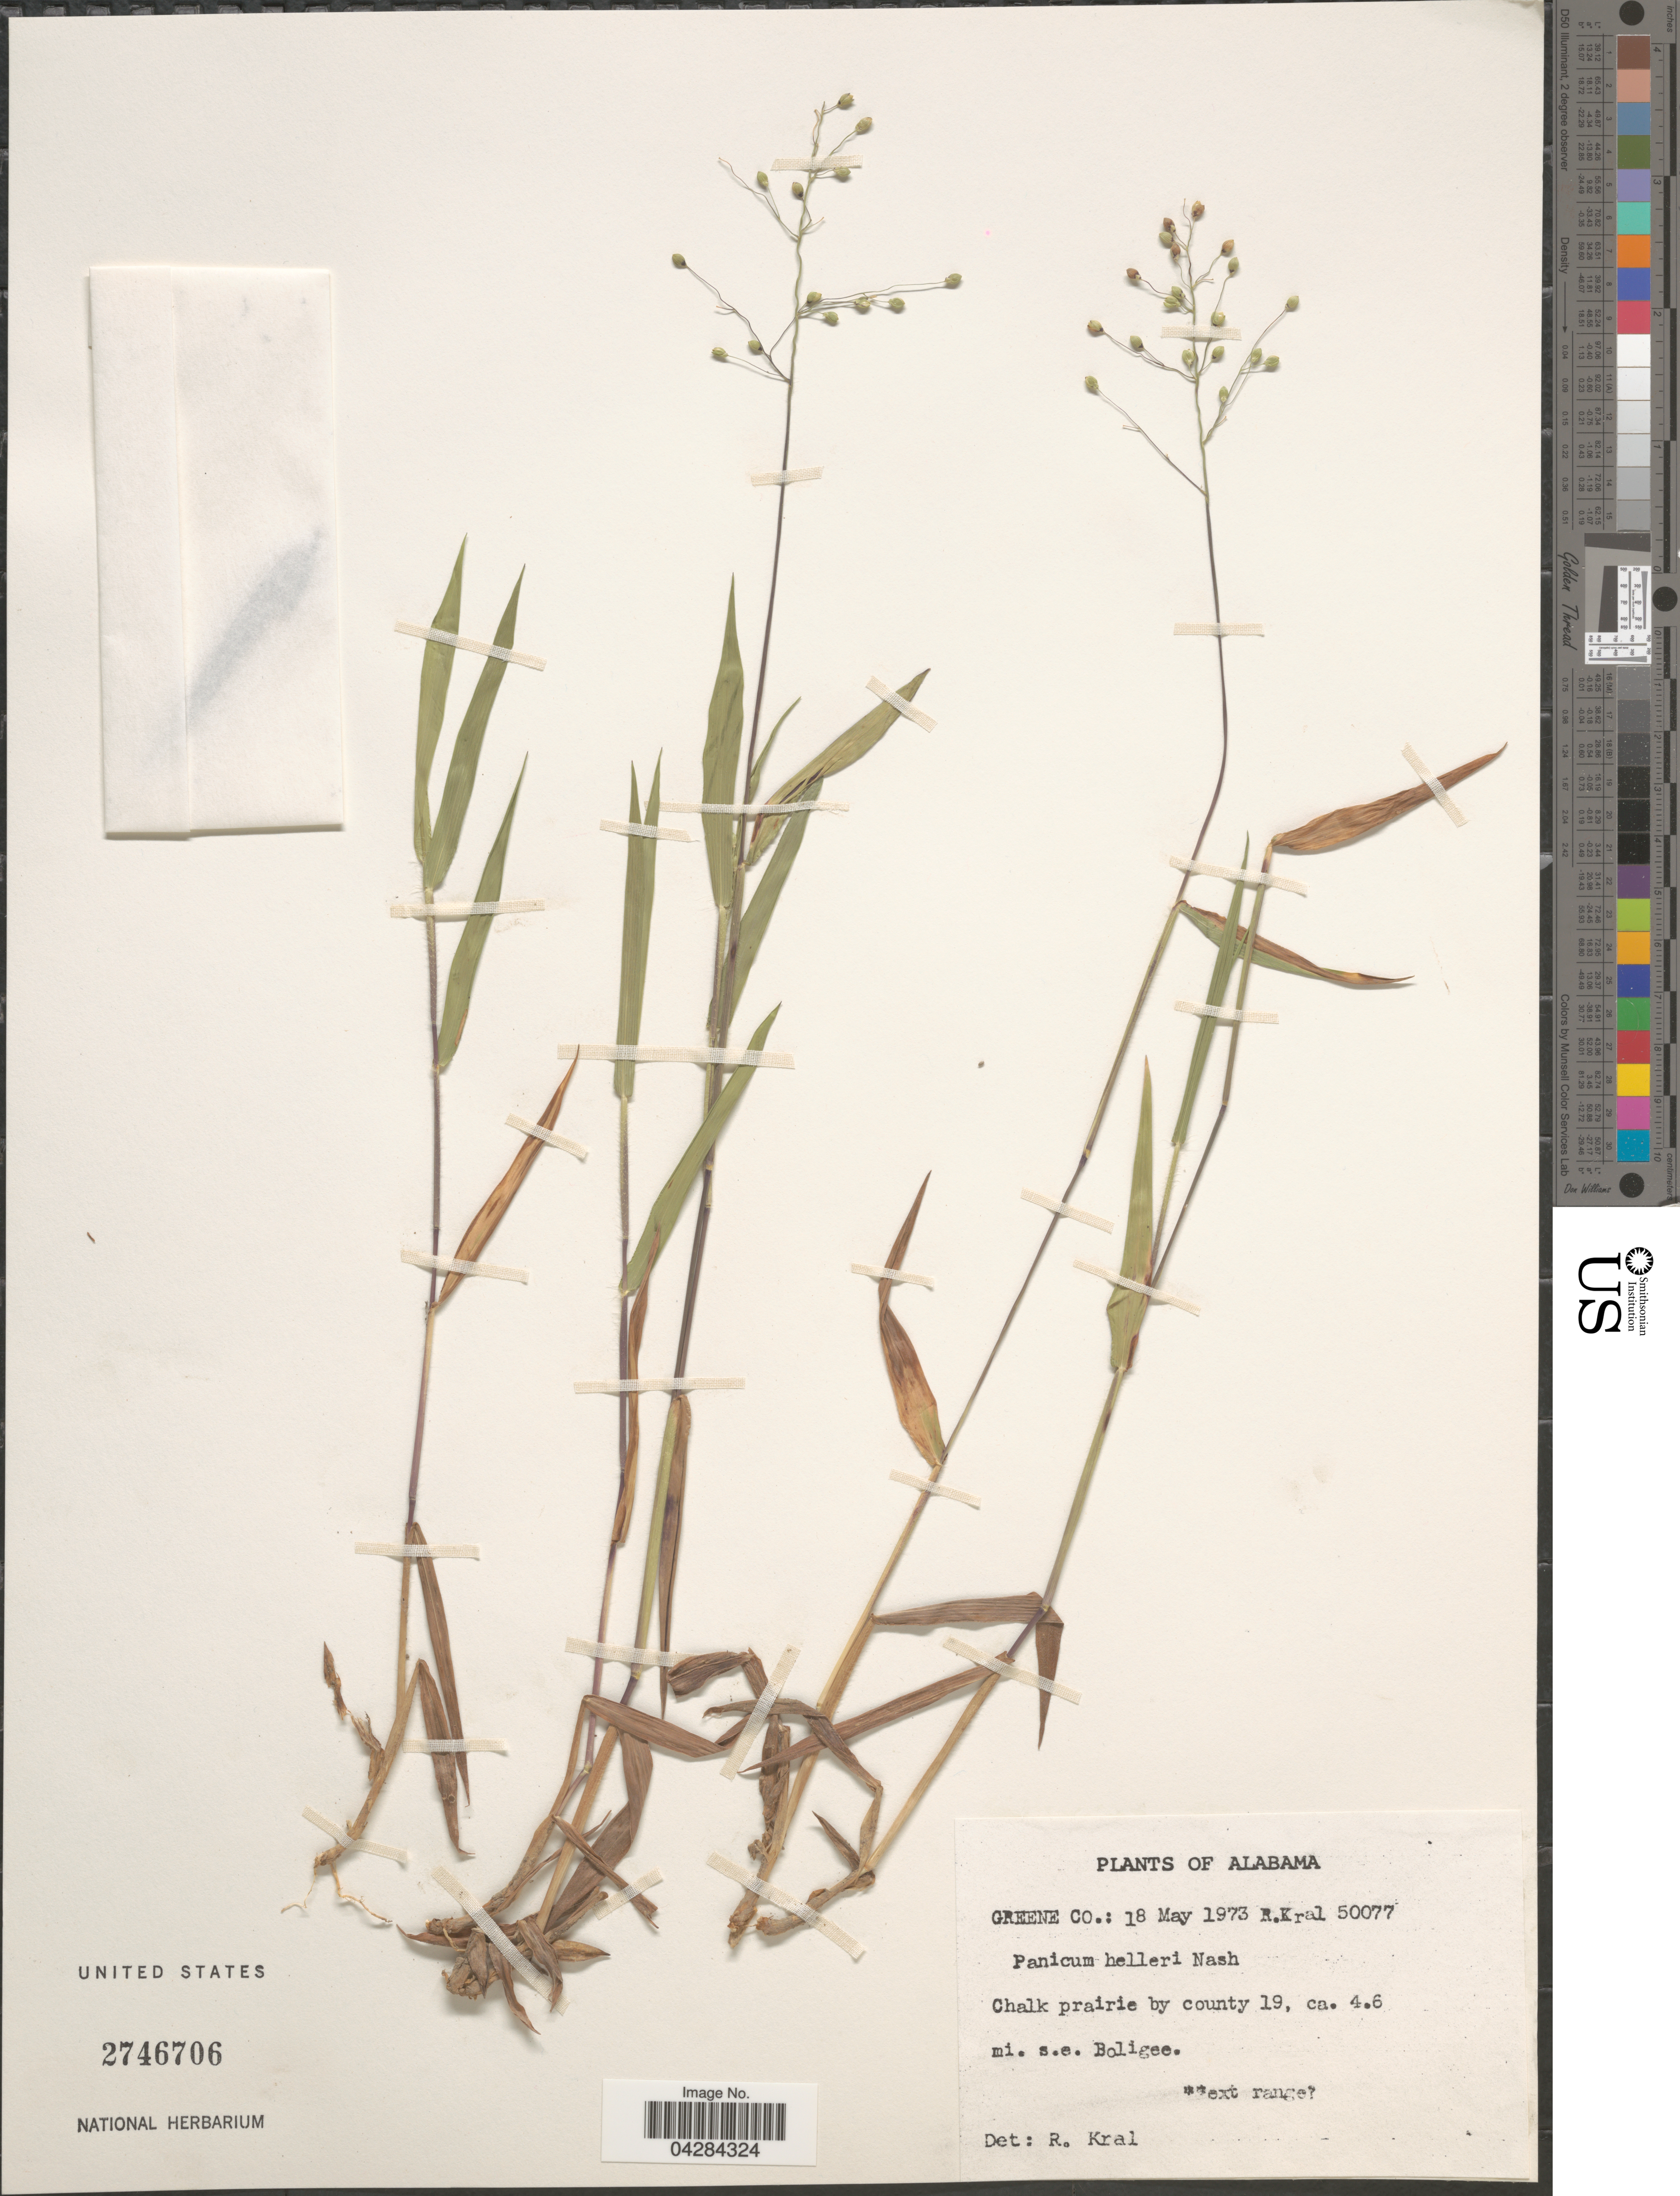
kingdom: Plantae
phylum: Tracheophyta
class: Liliopsida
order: Poales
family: Poaceae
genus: Dichanthelium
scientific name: Dichanthelium oligosanthes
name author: (Schult.) Gould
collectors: R. Kral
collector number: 50077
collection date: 1973-05-18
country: United States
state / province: Alabama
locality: Greene Co.: Chalk prairie by county 19, ca. 4.6 mi. s.e. of Boligee.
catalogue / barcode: US 2746706